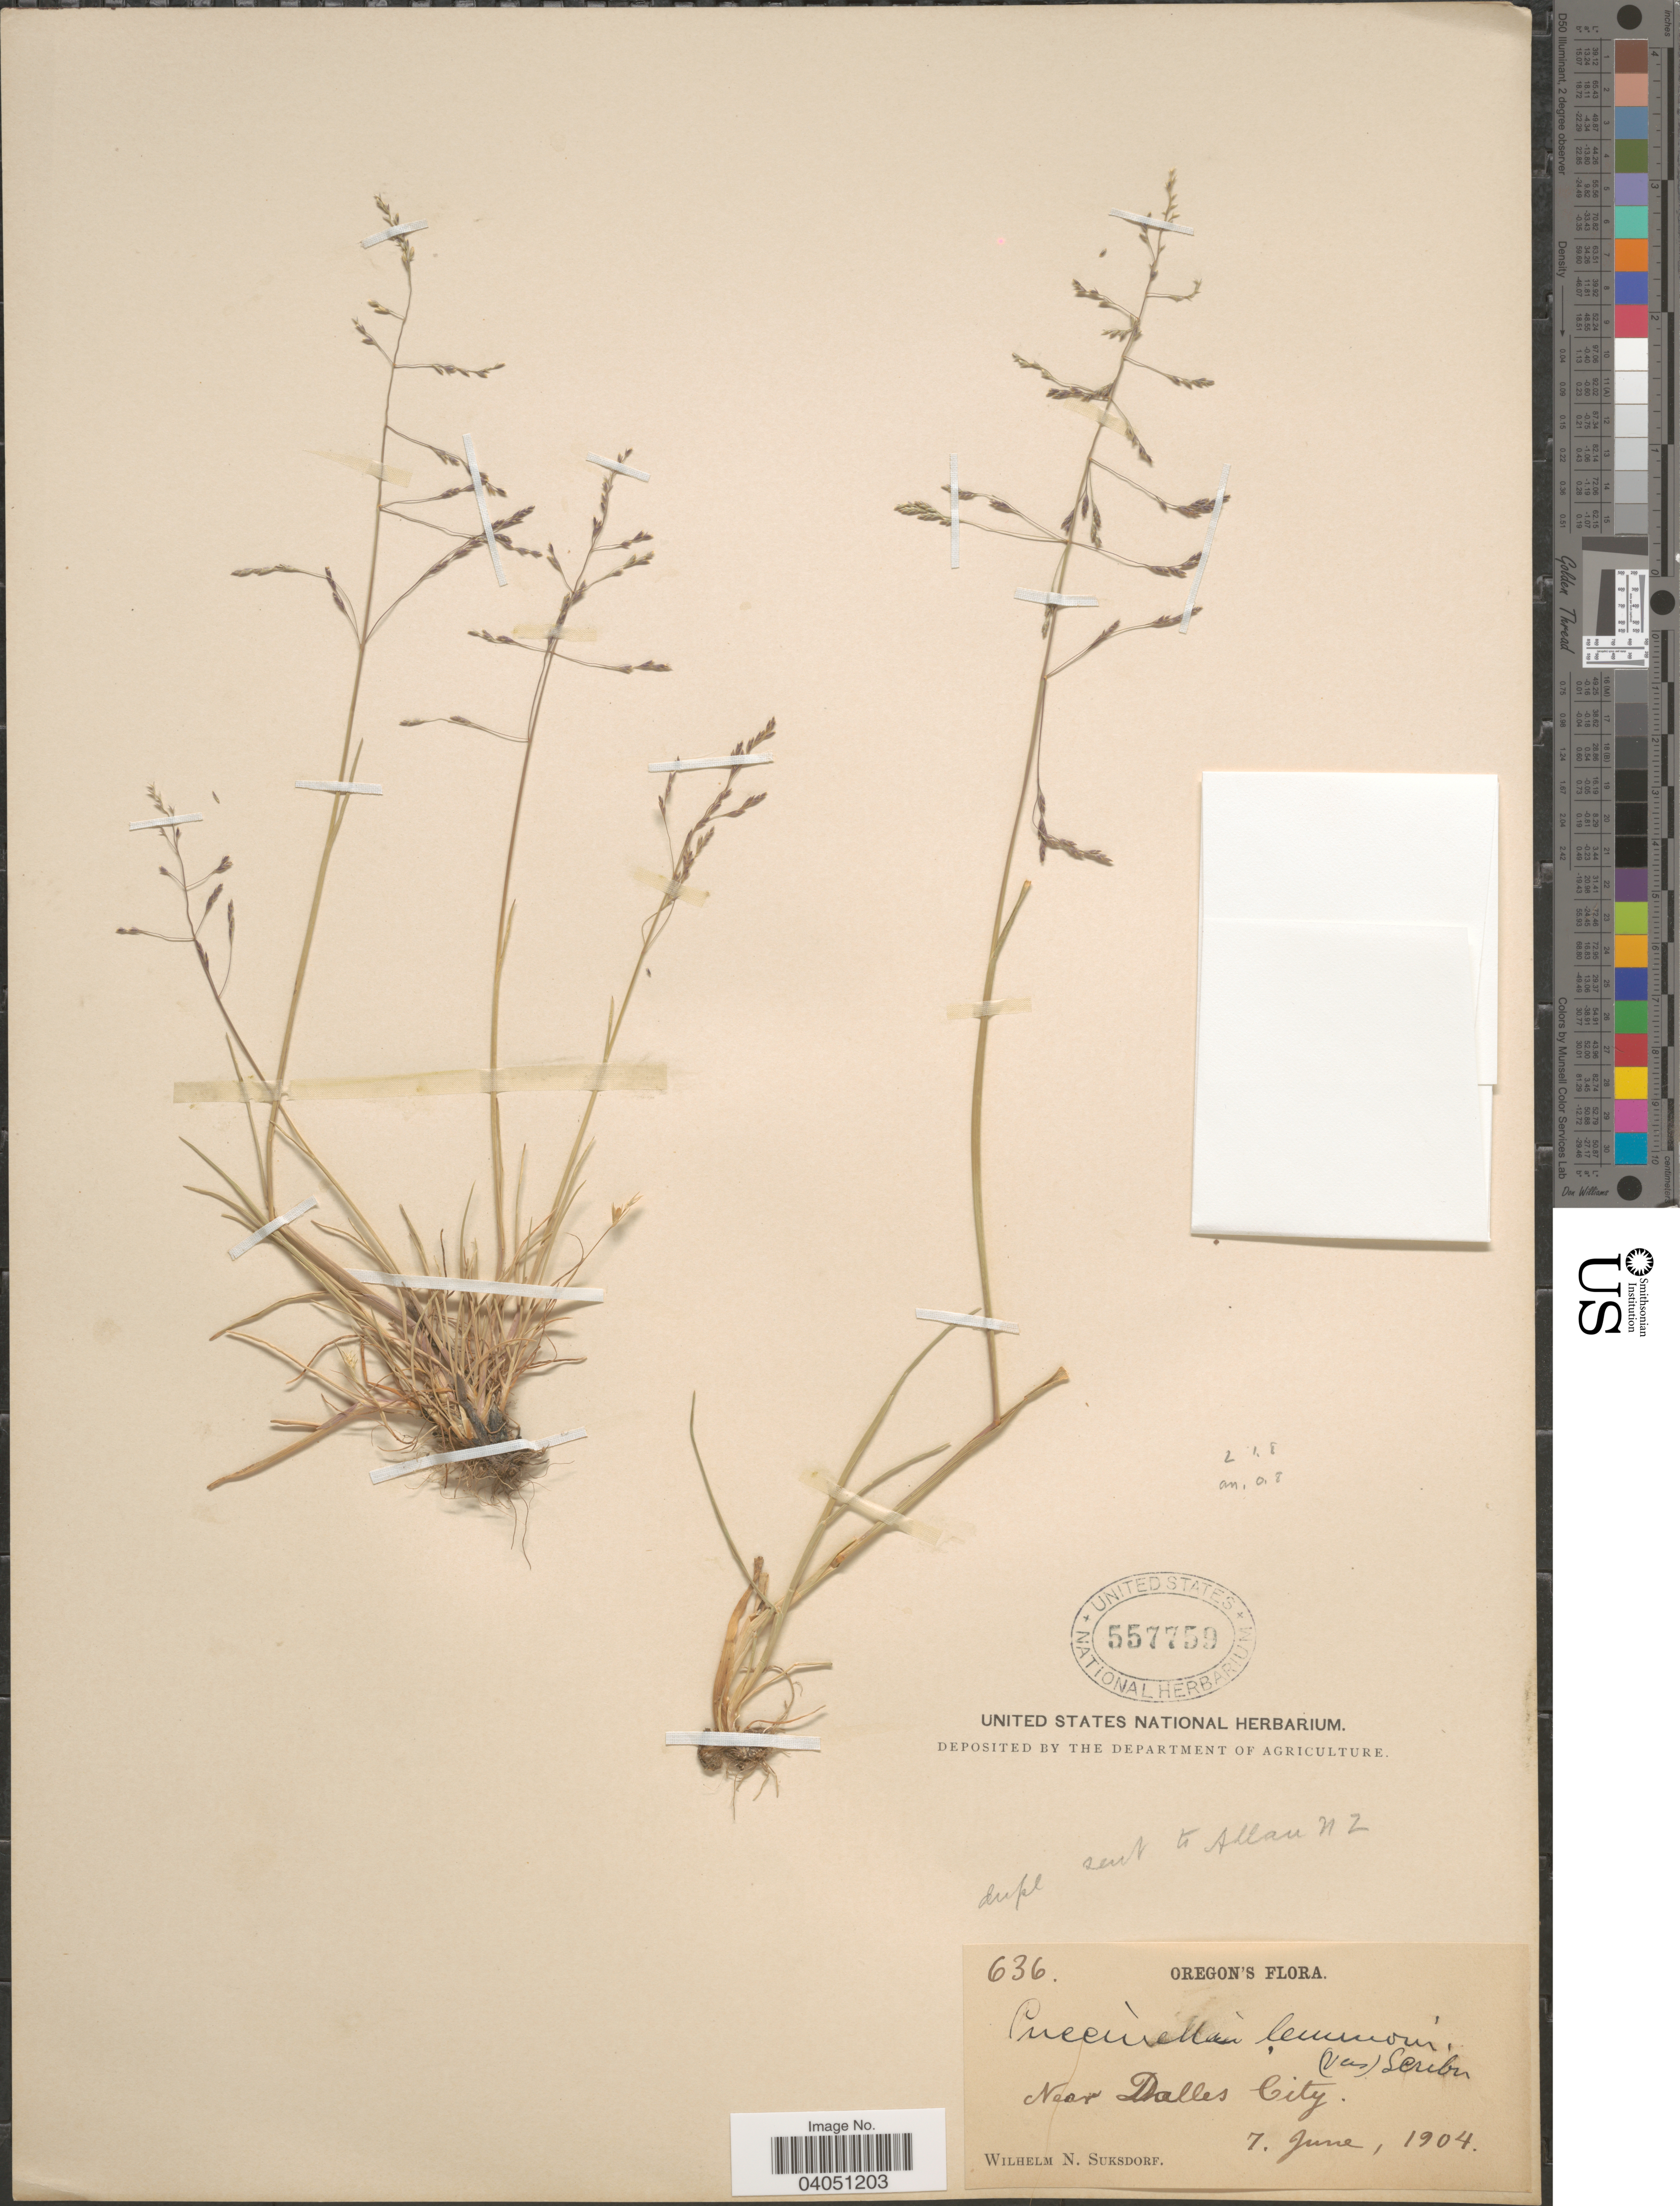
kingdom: Plantae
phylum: Tracheophyta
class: Liliopsida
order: Poales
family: Poaceae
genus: Puccinellia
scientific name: Puccinellia distans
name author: (Jacq.) Parl.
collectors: W. N. Suksdorf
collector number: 636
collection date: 1904-06-07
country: United States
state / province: Oregon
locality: Near Dalles City.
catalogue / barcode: US 557759